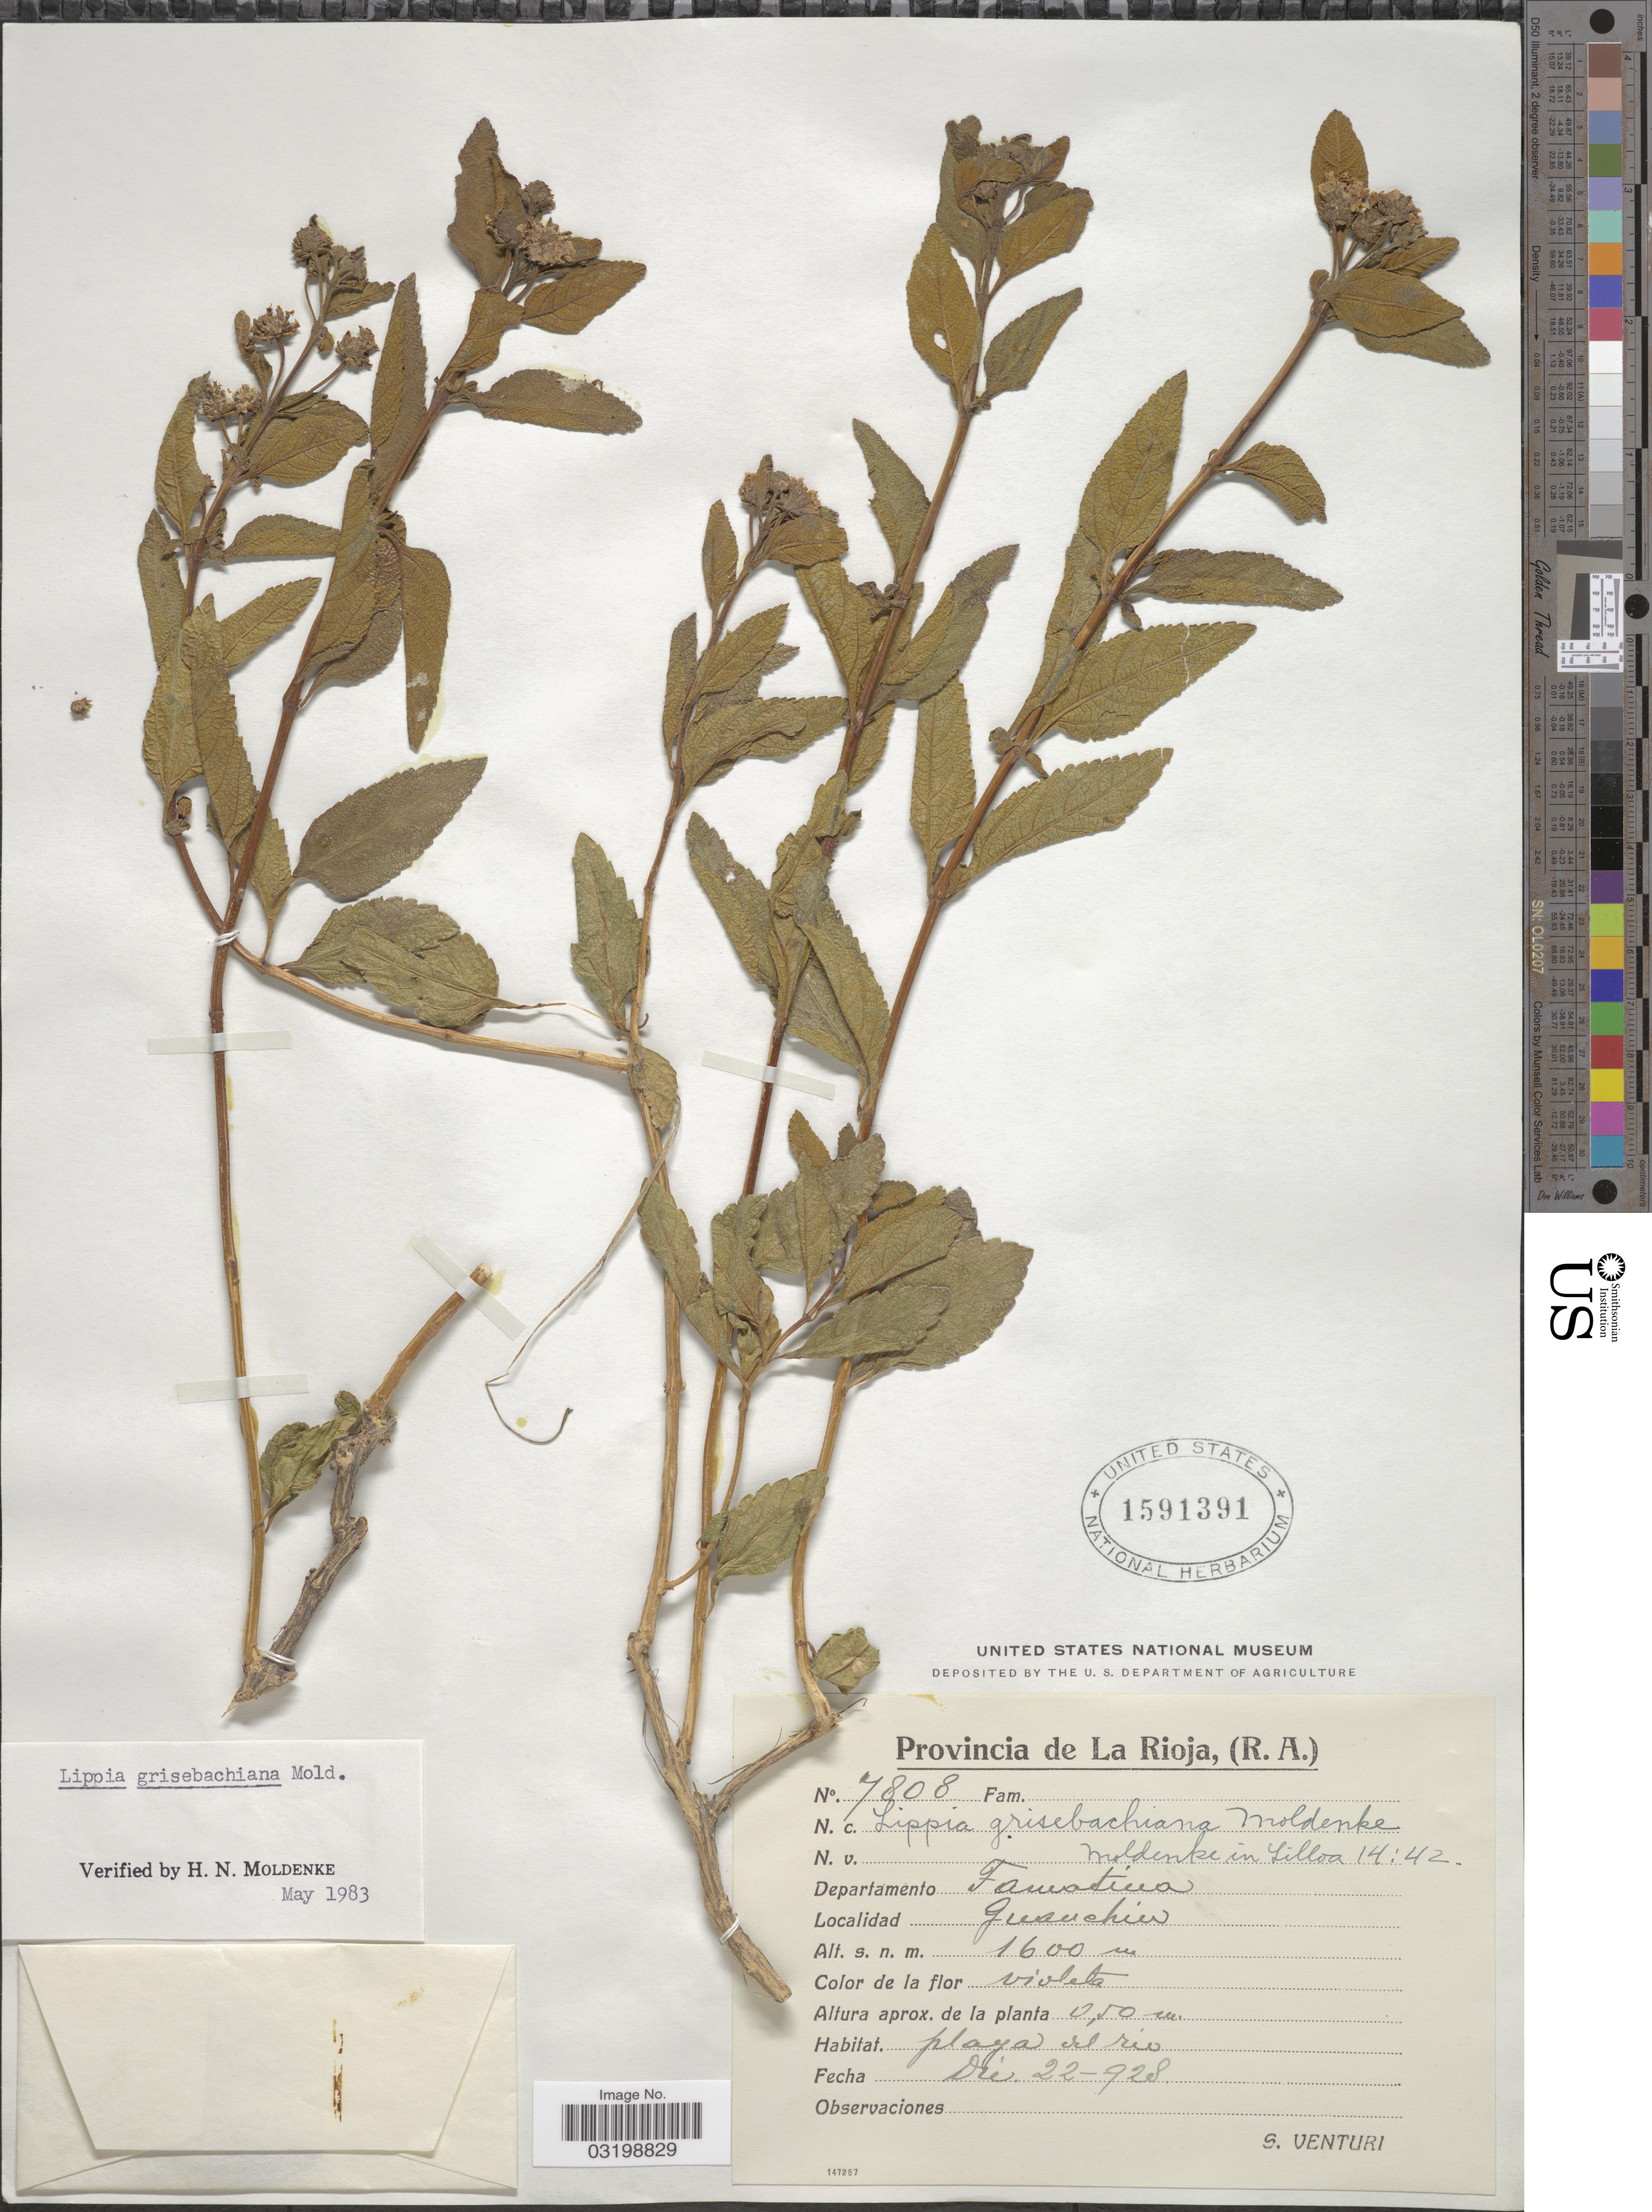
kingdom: Plantae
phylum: Tracheophyta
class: Magnoliopsida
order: Lamiales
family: Verbenaceae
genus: Lippia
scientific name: Lippia grisebachiana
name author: Moldenke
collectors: S. Venturi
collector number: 7808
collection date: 1928-12-22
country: Argentina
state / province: La Rioja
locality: Departamento Famativa. Guanchin.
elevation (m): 1600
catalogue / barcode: US 1591391